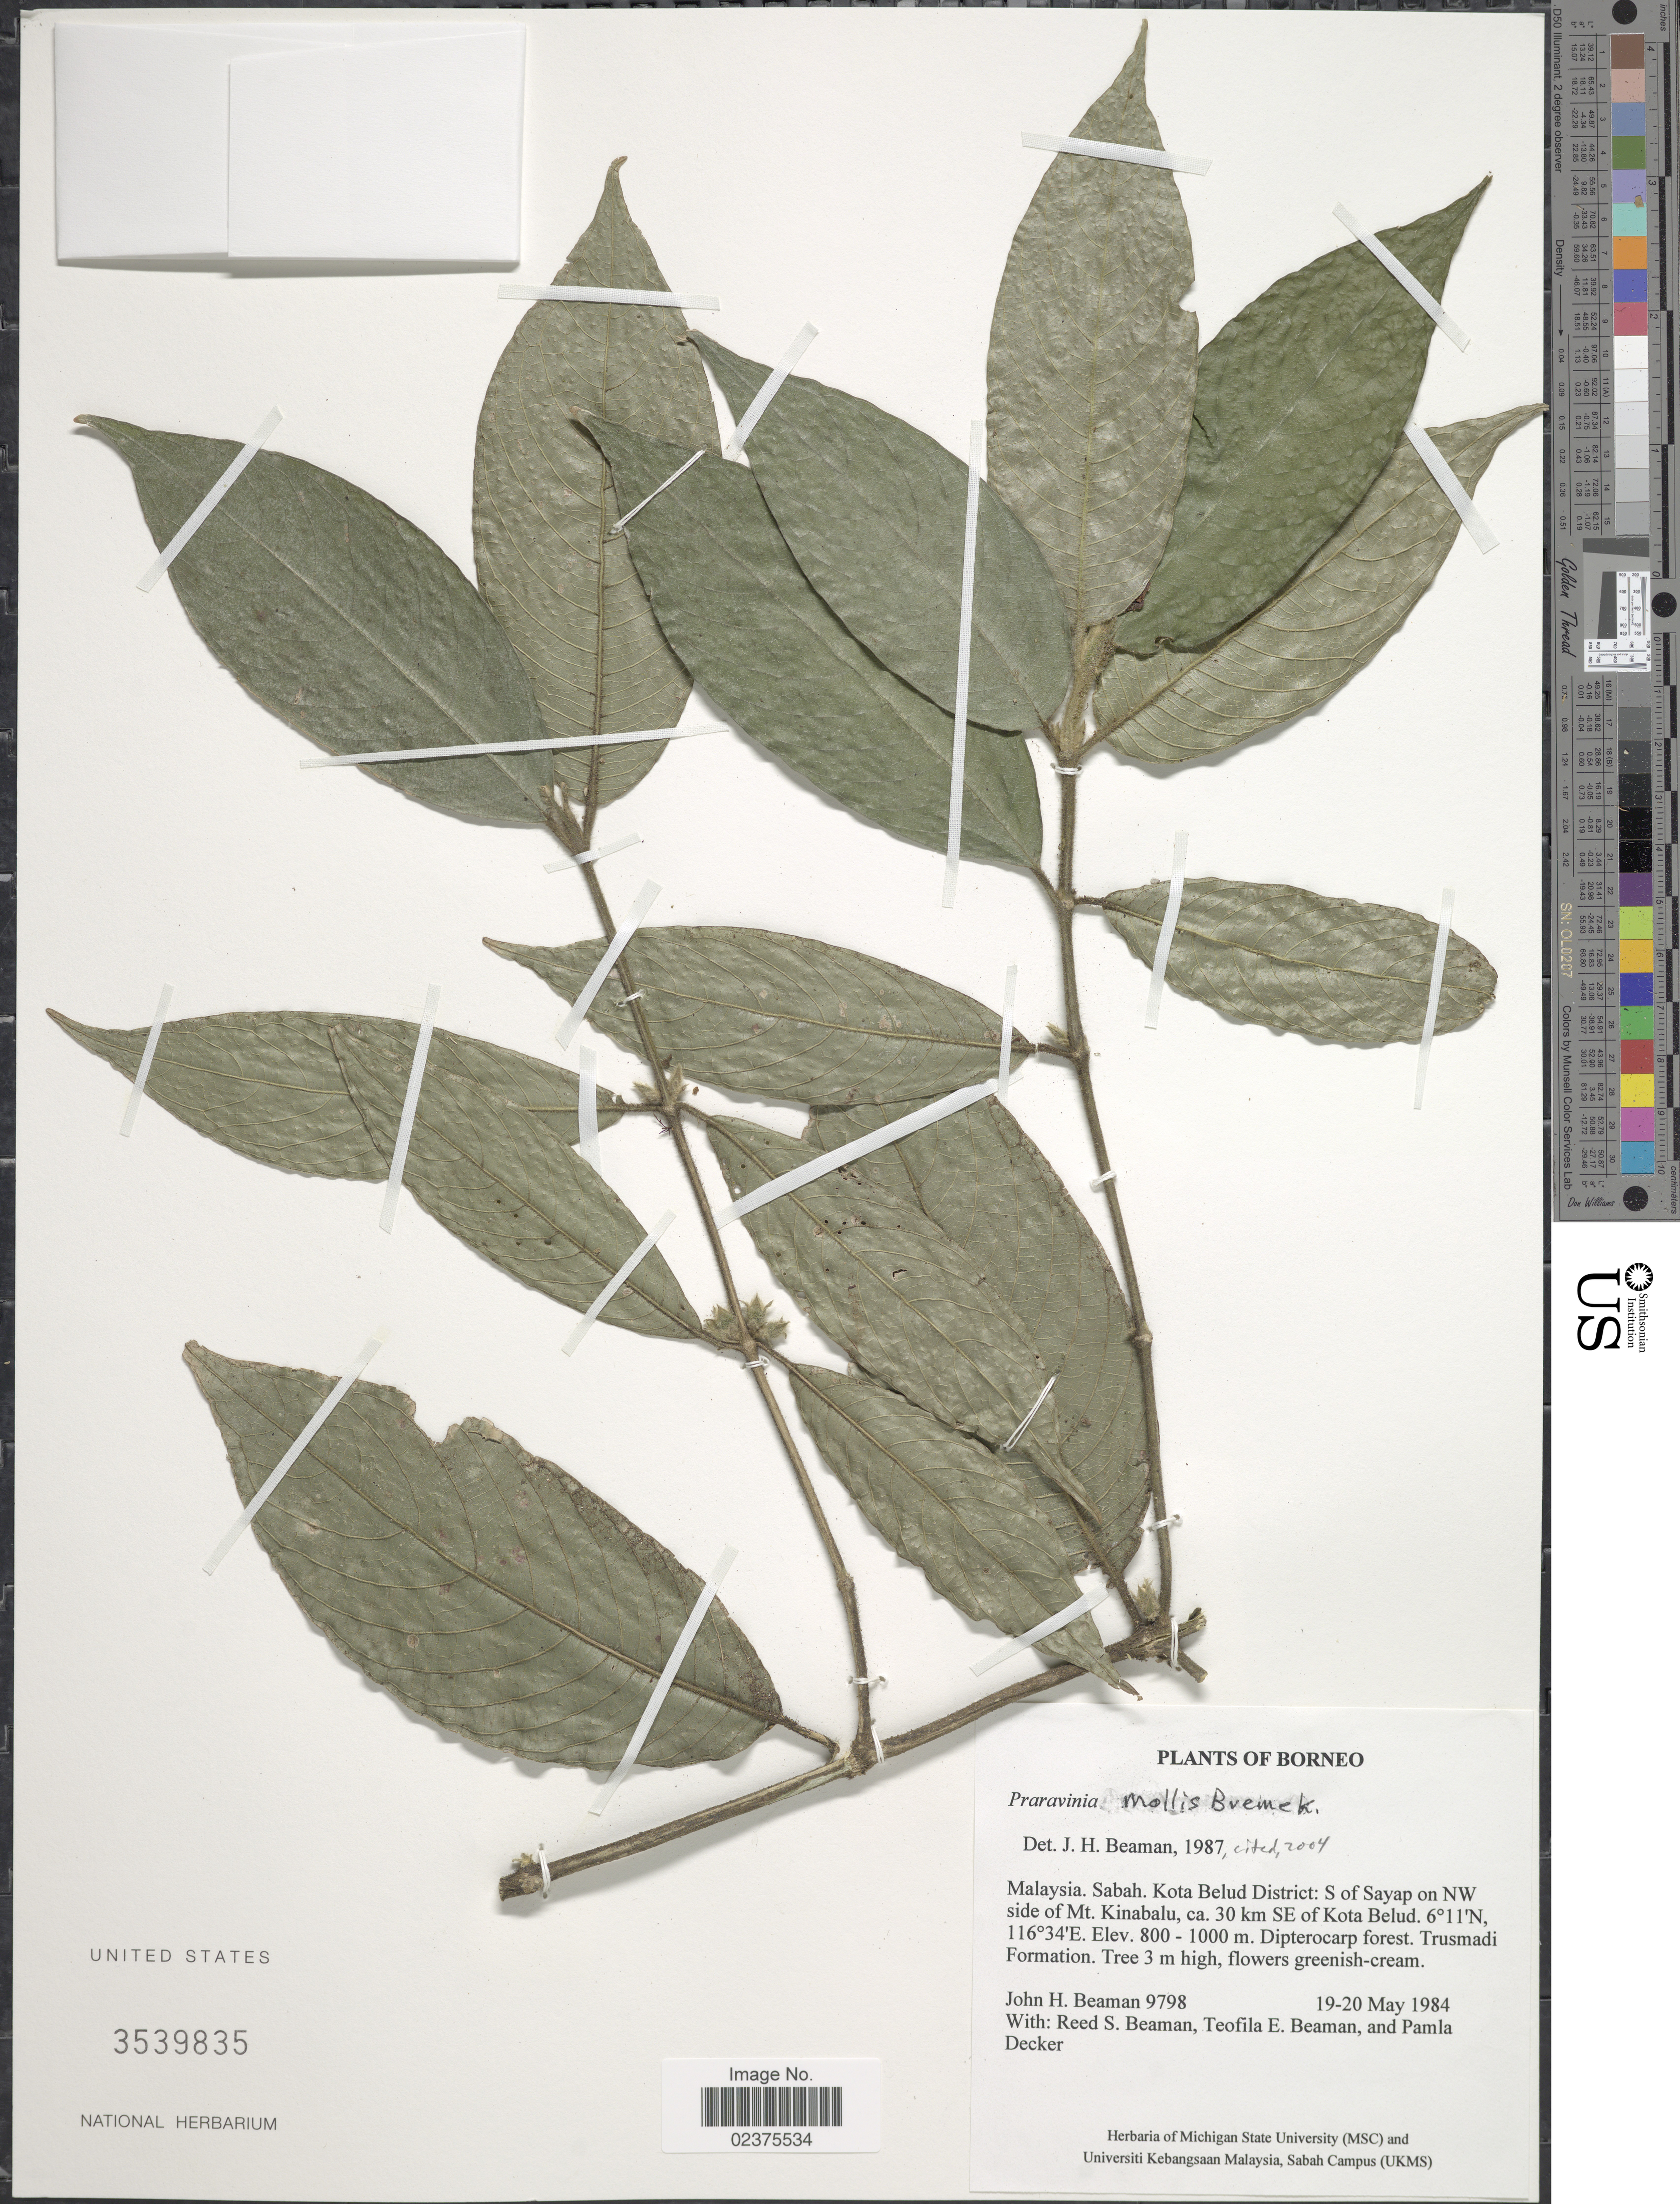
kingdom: Plantae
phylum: Tracheophyta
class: Magnoliopsida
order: Gentianales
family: Rubiaceae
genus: Praravinia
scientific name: Praravinia mollis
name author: Bremek.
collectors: J. H. Beaman, R. S. Beaman, T. E. Beaman & P. Decker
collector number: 9798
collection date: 1984-05-19/1984-05-20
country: Malaysia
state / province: Sabah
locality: Malaysia, Sabah, Kota Belud District: S of Sayap on NW side of Mt. Kinabalu, 30 km SE of Kota Belud, Borneo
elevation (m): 800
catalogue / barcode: US 3539835